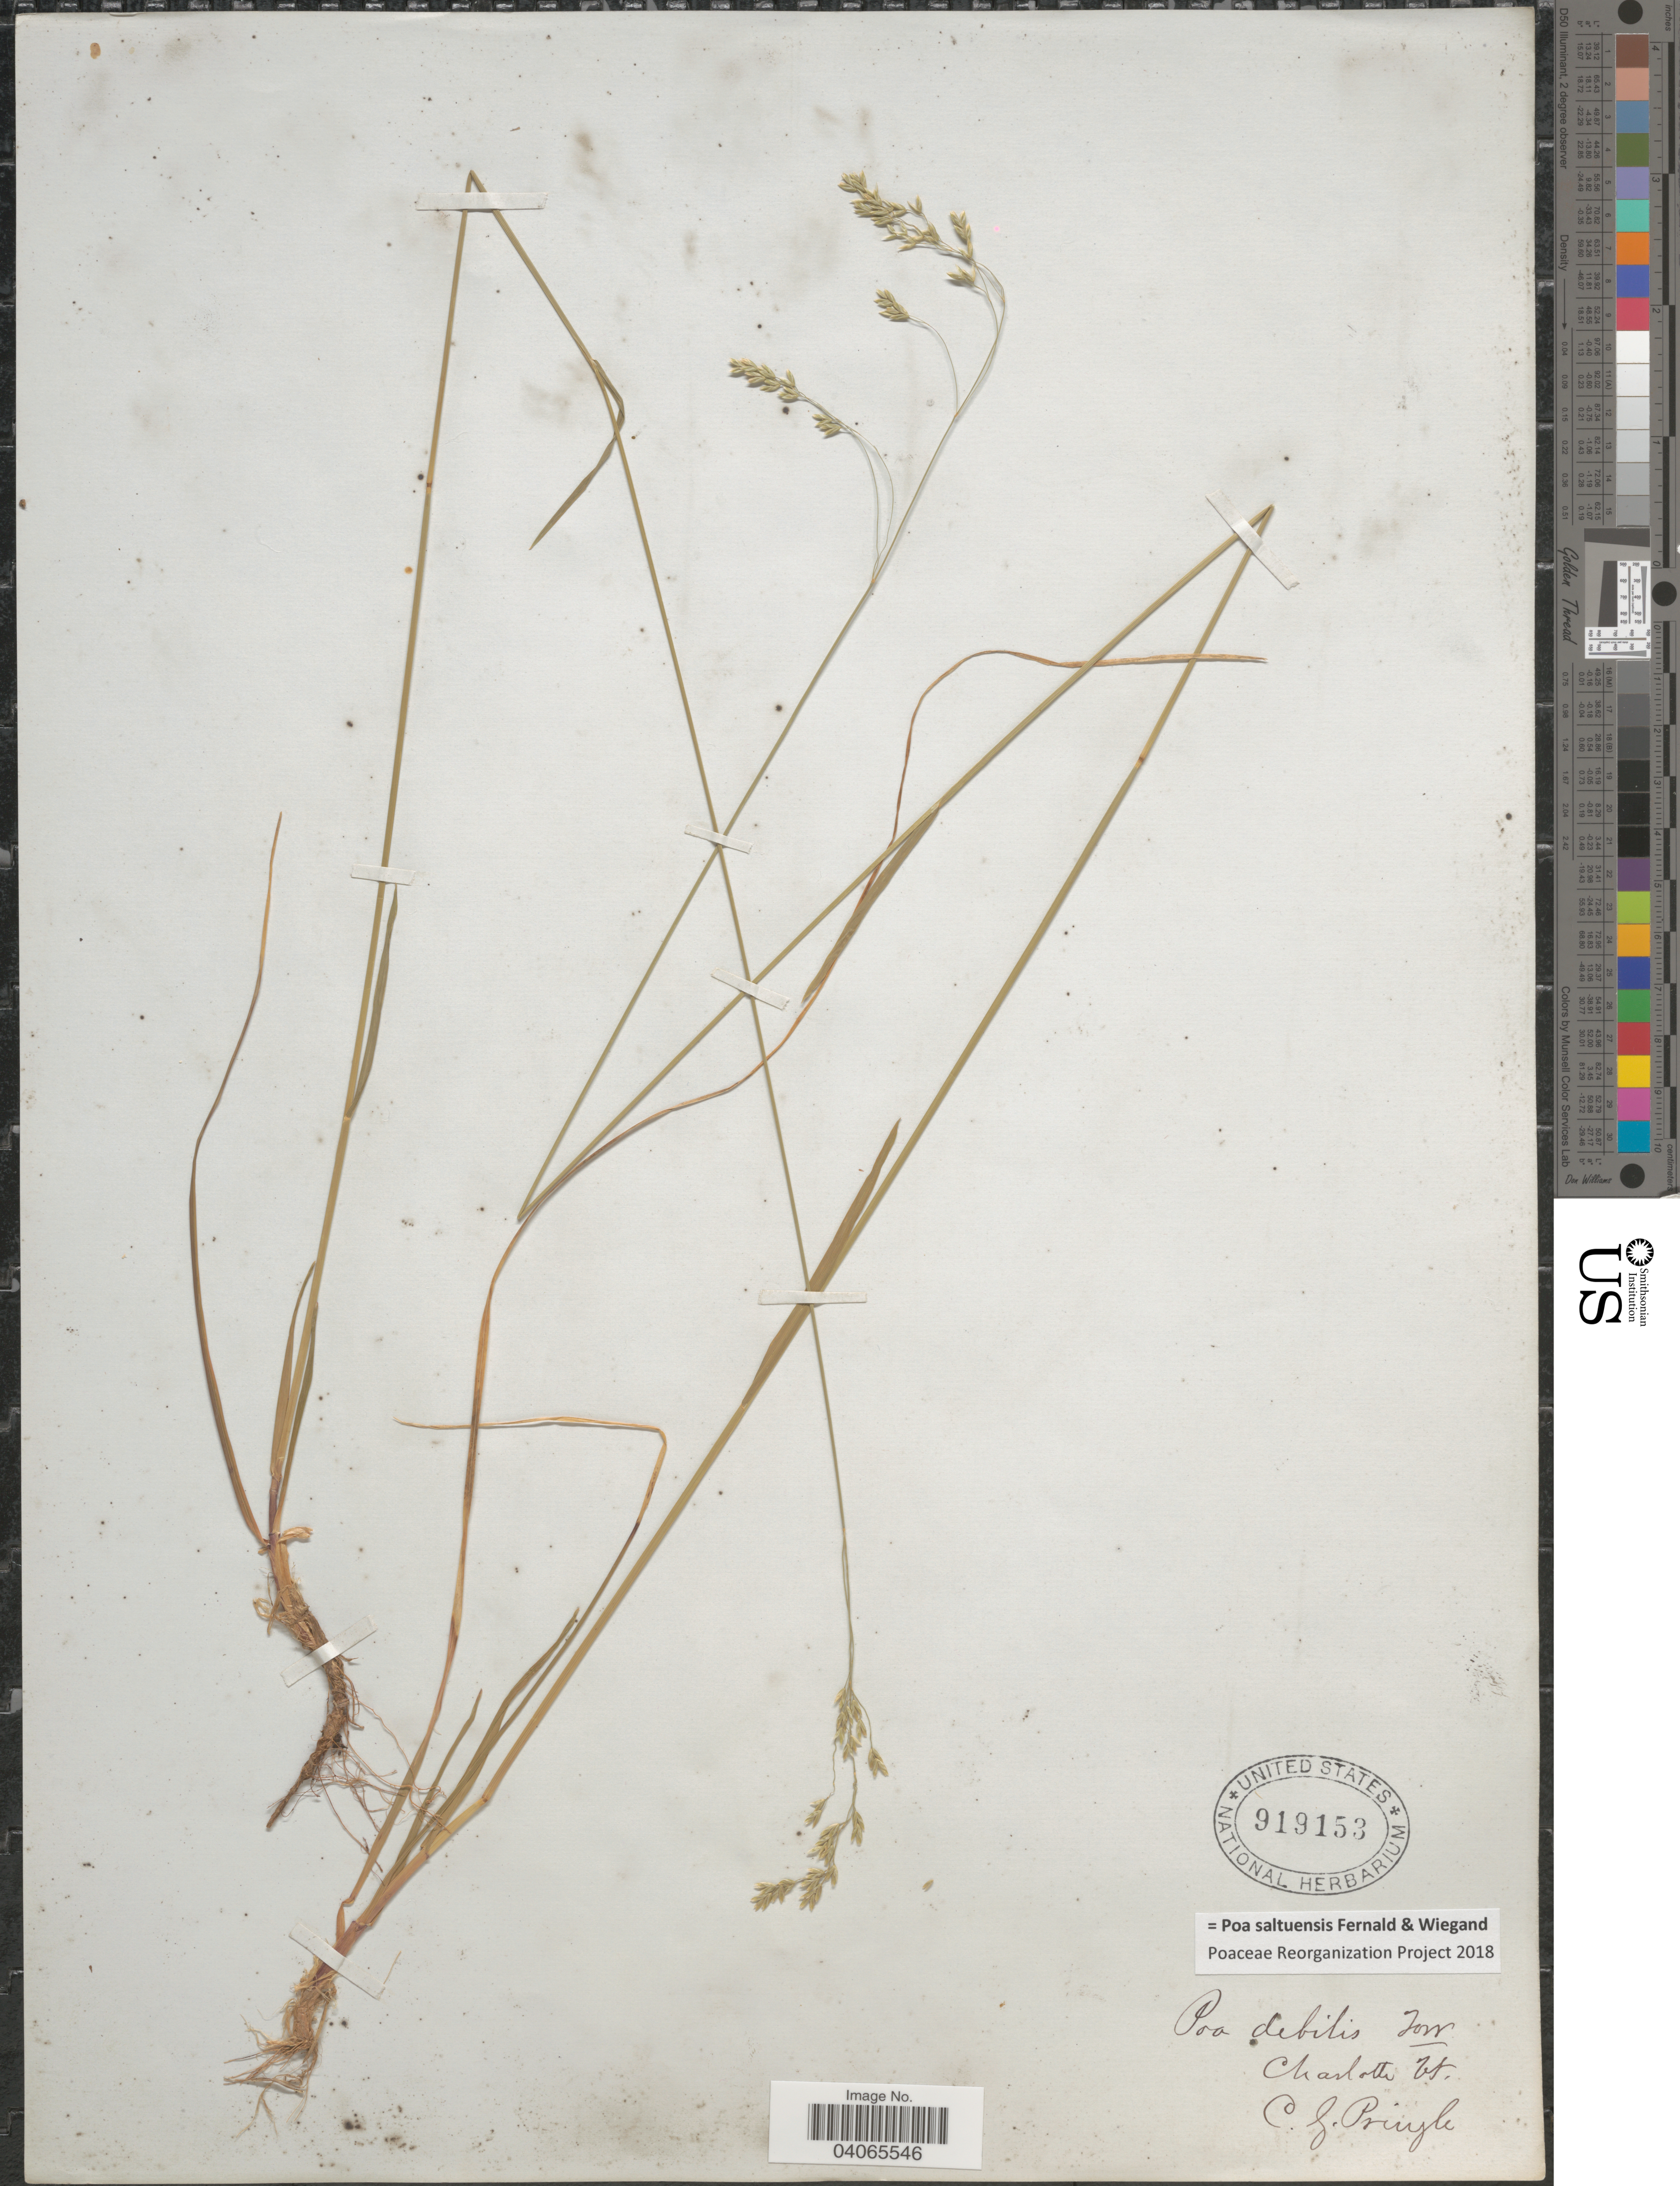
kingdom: Plantae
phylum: Tracheophyta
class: Liliopsida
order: Poales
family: Poaceae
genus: Poa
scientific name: Poa saltuensis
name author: Fernald & Wiegand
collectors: C. G. Pringle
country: United States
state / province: Vermont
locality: Charlotte.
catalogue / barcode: US 919153